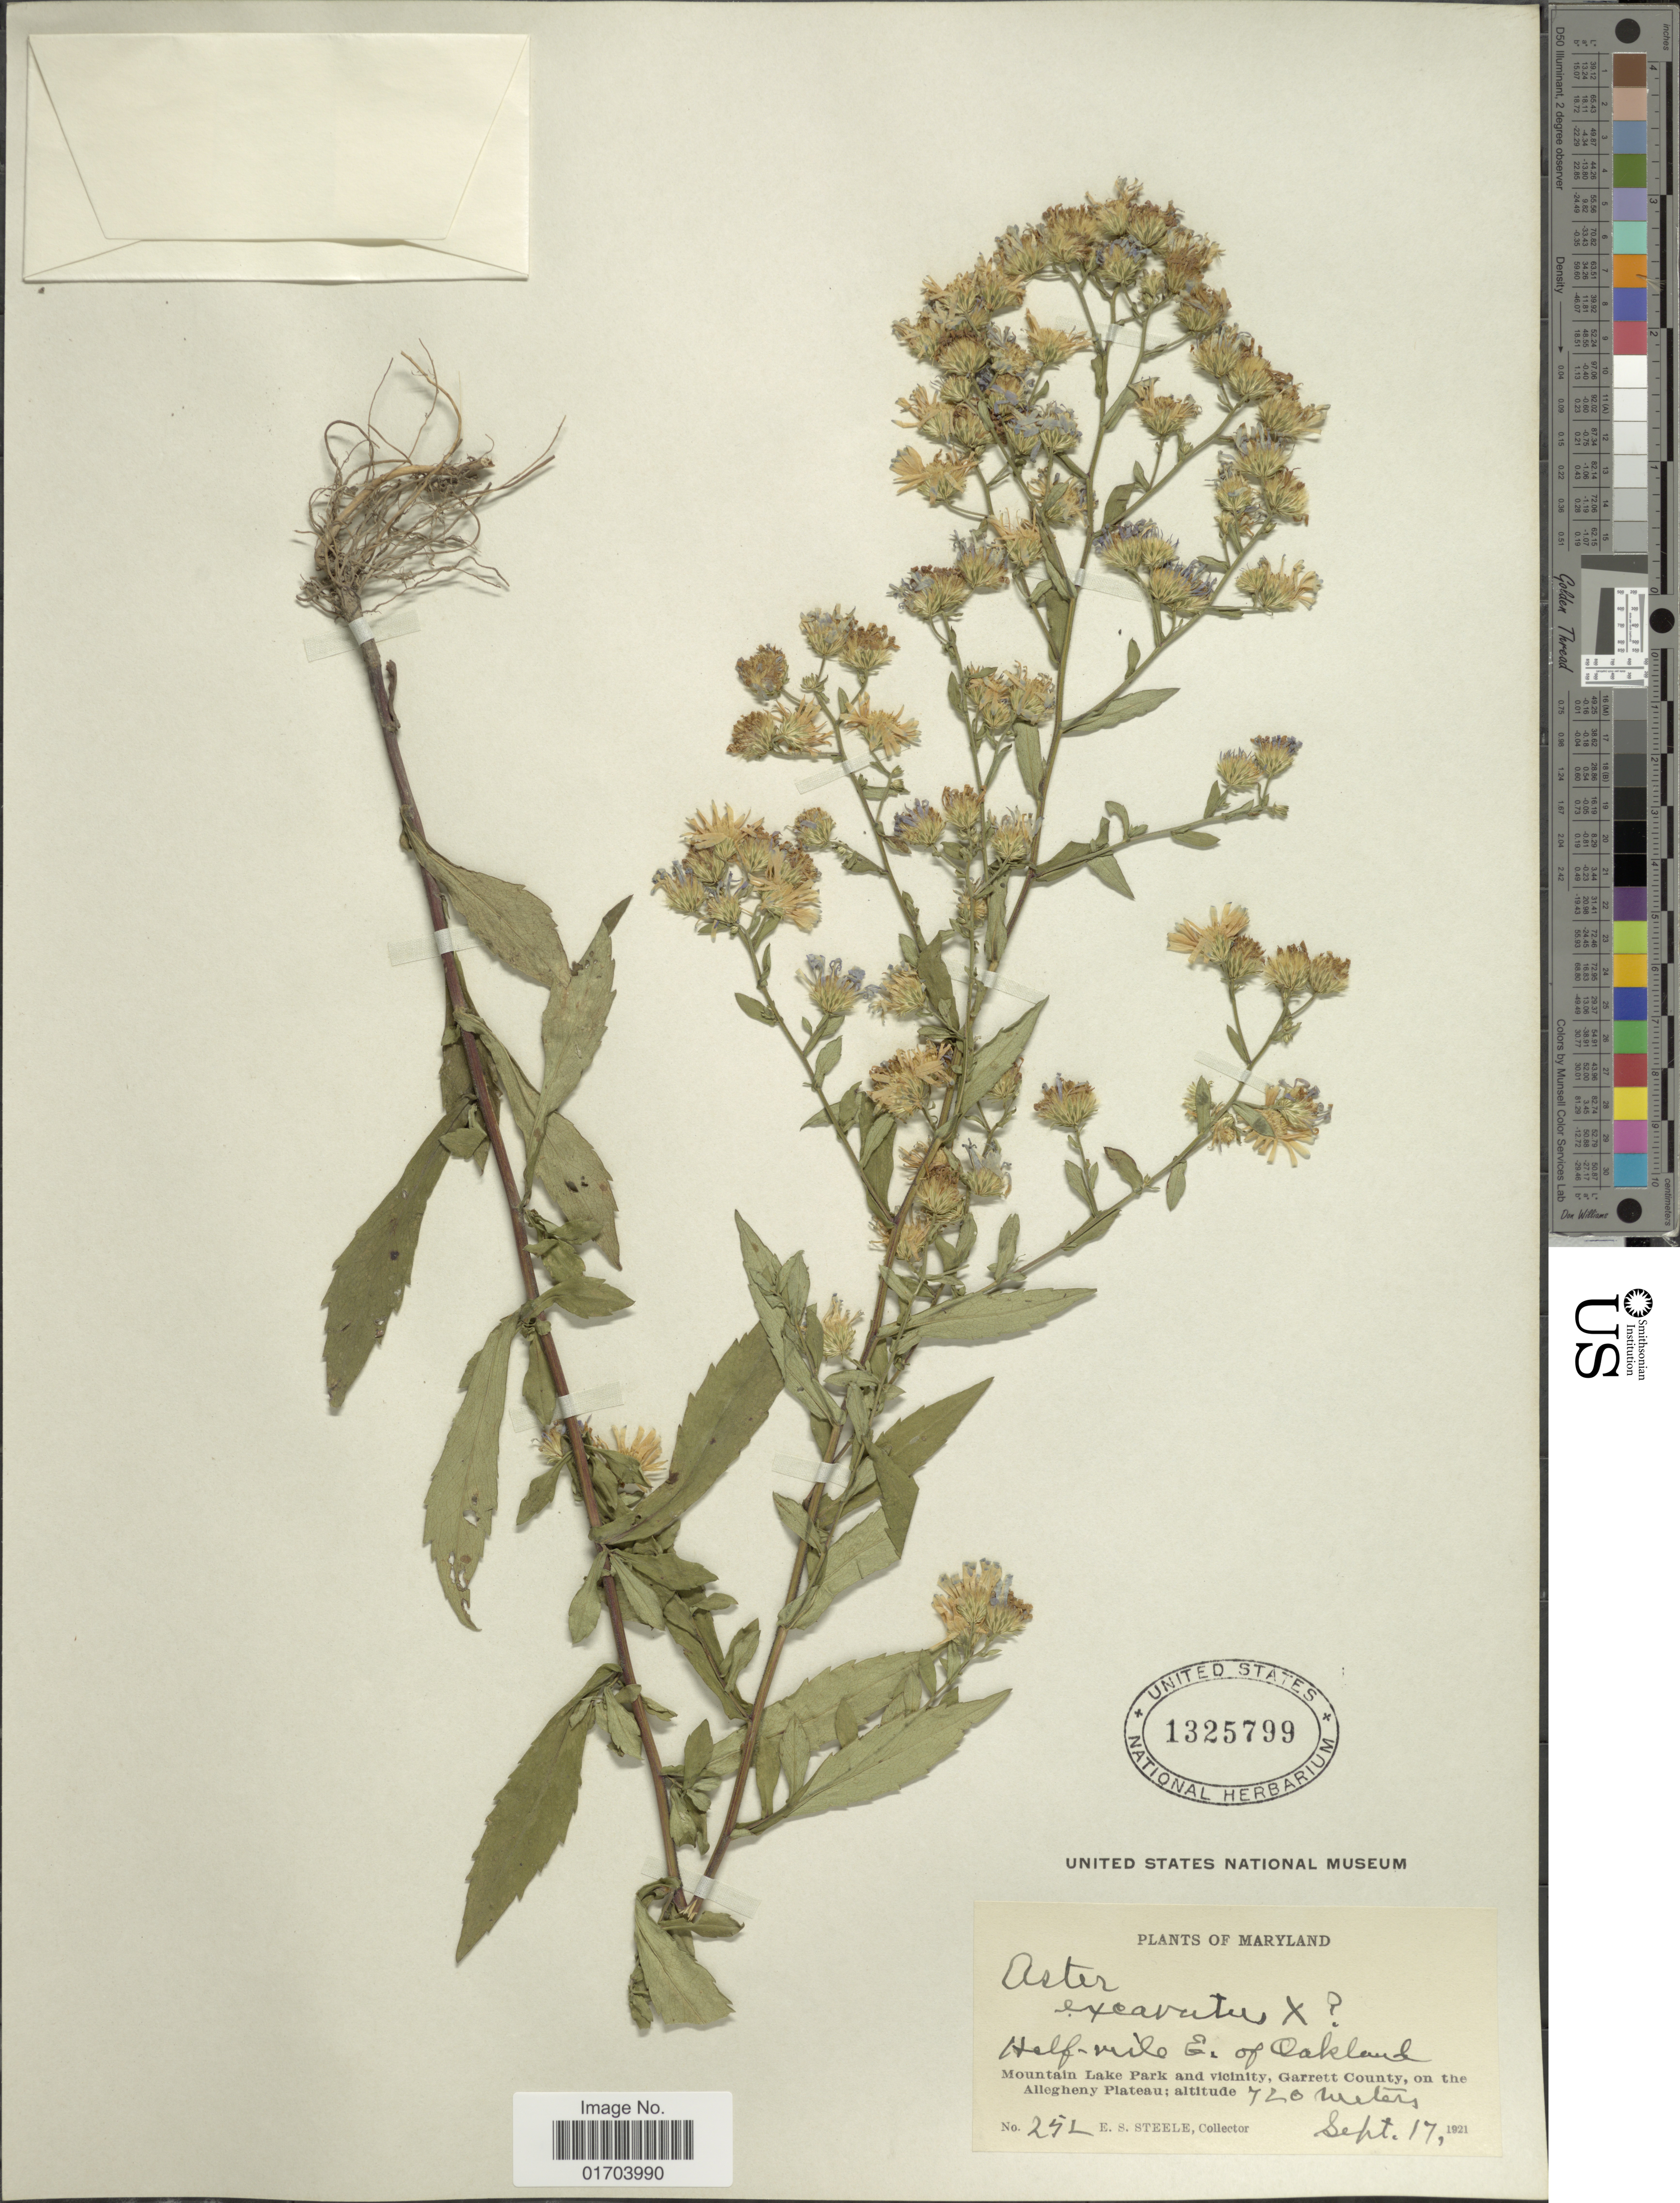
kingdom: Plantae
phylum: Tracheophyta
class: Magnoliopsida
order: Asterales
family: Asteraceae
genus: Aster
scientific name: Aster excavatus E.S. Steele sp. nov. ined.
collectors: E. Steele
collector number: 252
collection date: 1921-09-19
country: United States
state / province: Maryland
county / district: Garrett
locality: Half-mile E. of Oakland, Mountain Lake park and Vicinity, Garrett County, on the Allegheny Plateau.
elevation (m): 720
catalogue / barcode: US 1325799